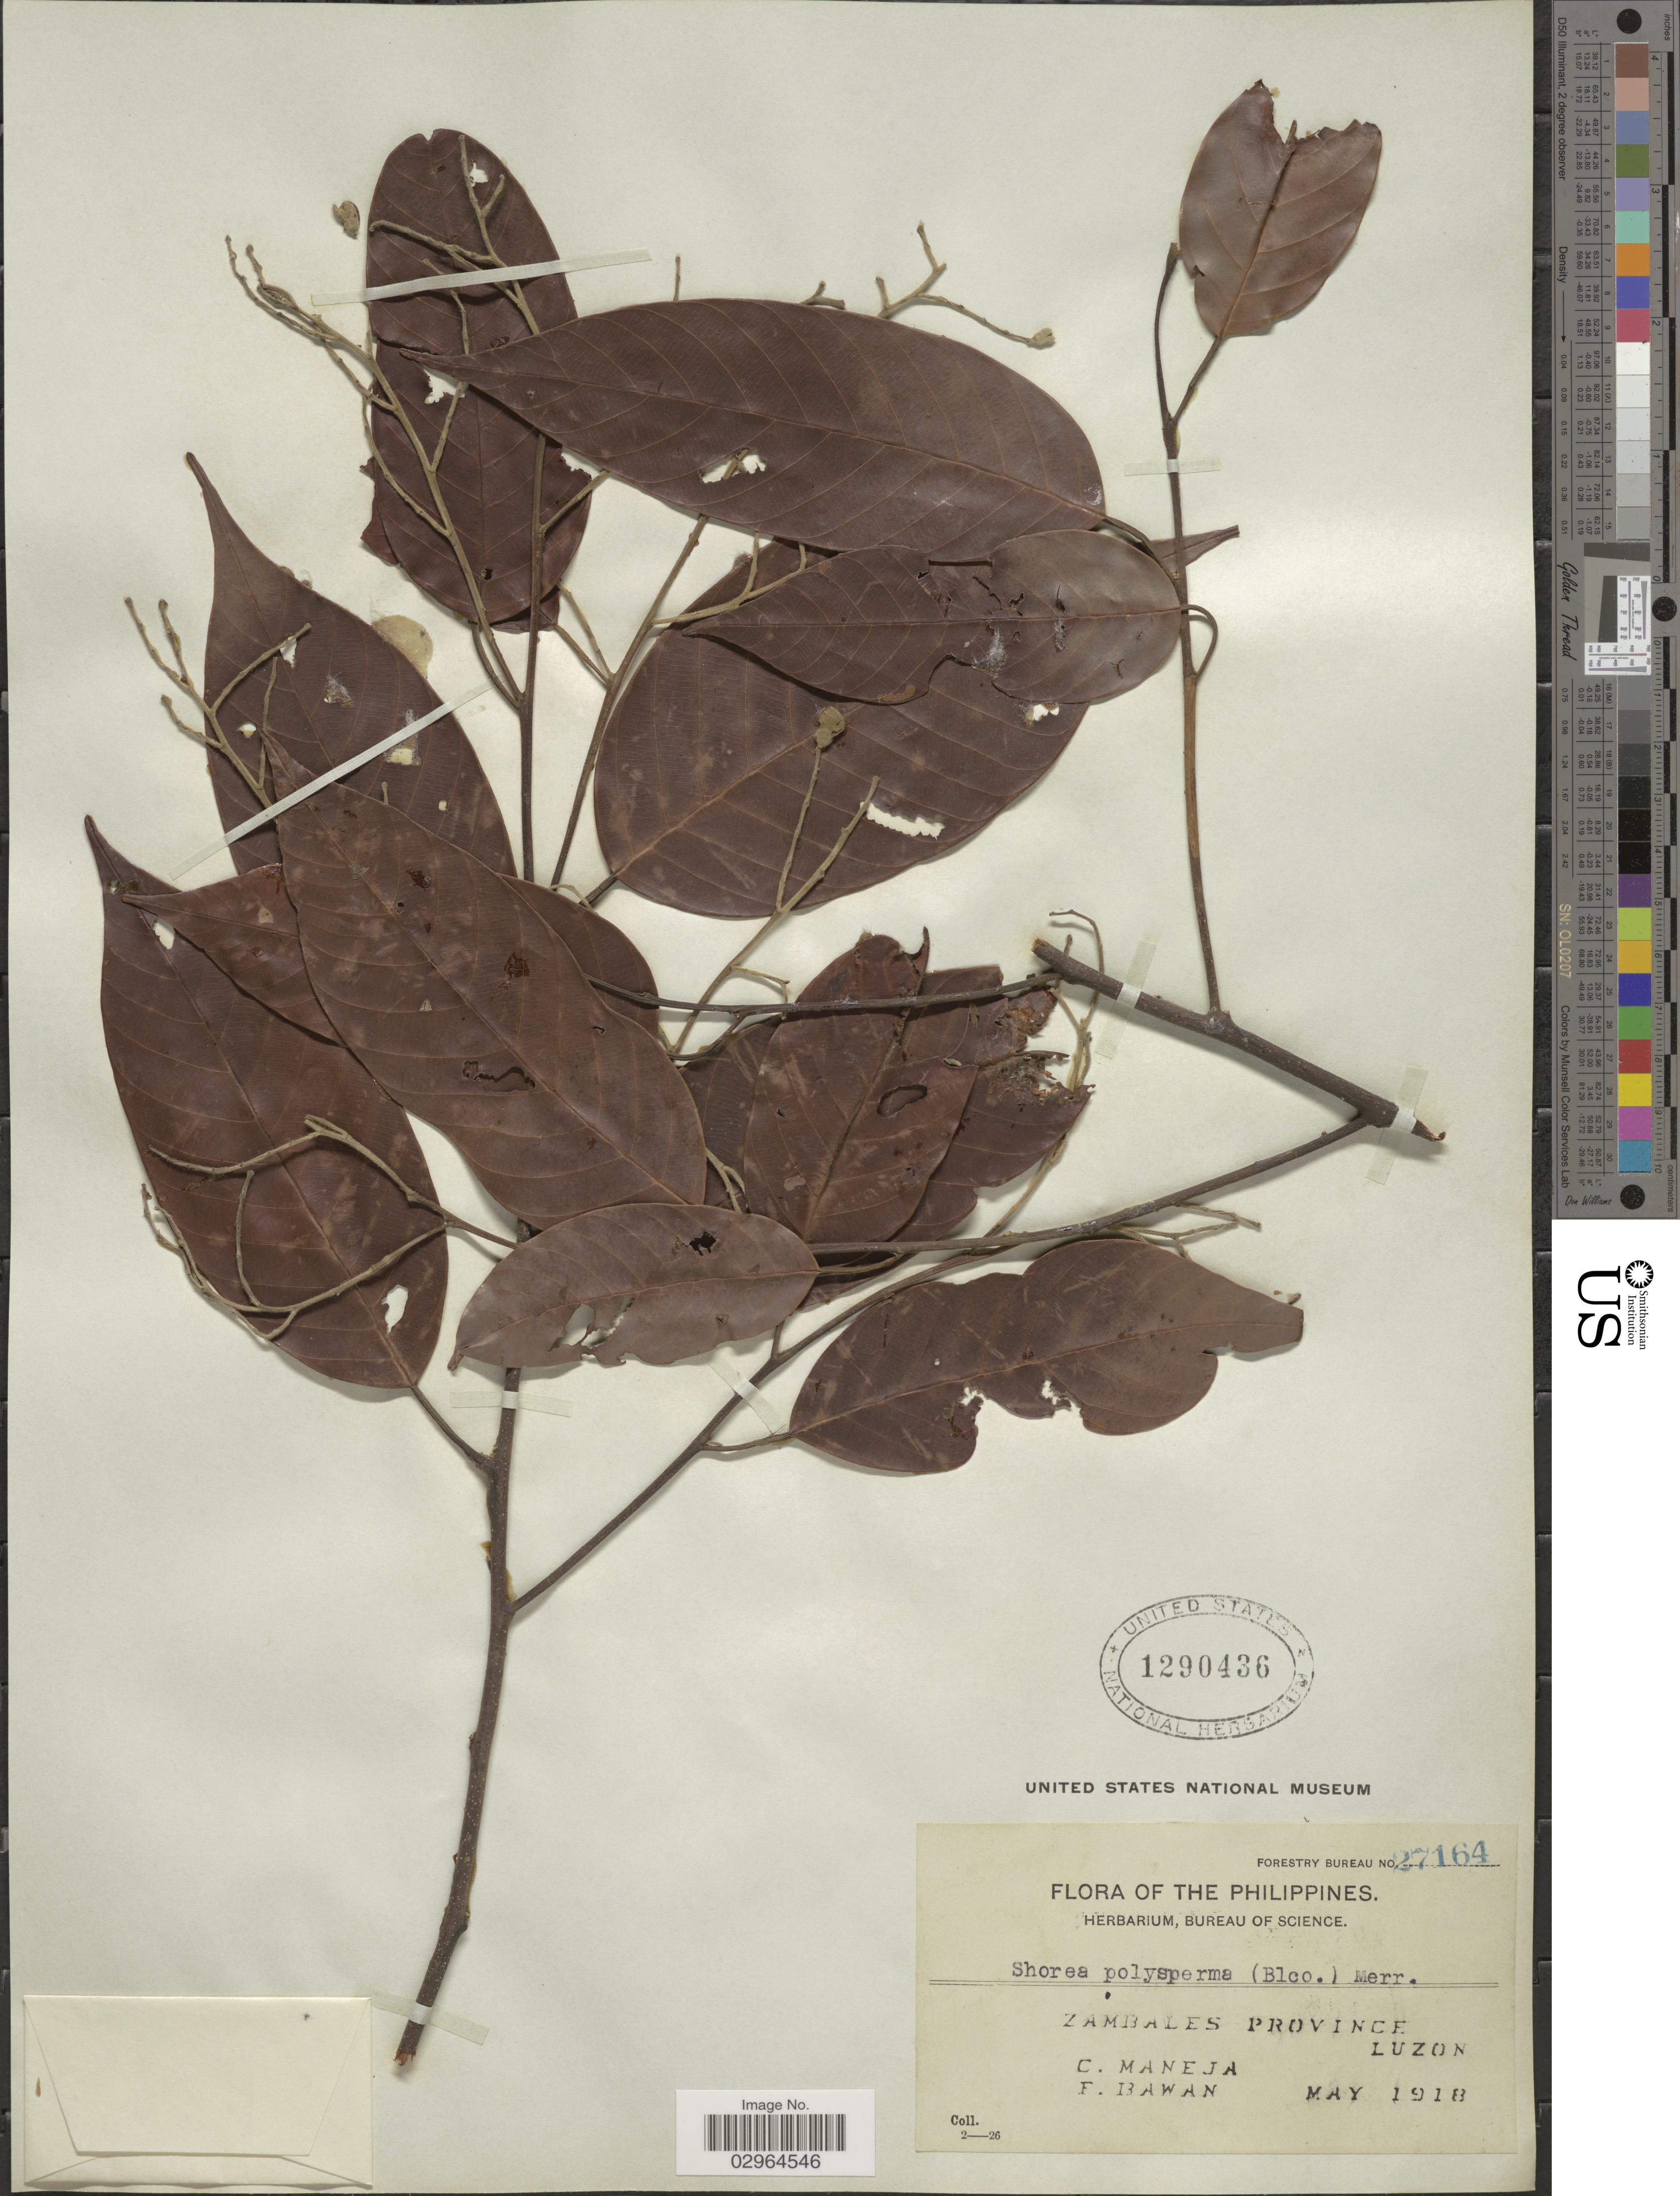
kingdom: Plantae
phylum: Tracheophyta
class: Magnoliopsida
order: Malvales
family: Dipterocarpaceae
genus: Rubroshorea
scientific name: Rubroshorea polysperma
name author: (Blanco) P.S. Ashton & J. Heck.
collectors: C. Maneja & F. Bawan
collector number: Forestry Bureau 27164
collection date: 1918-05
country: Philippines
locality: Zambales Province, Luzon.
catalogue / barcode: US 1290436